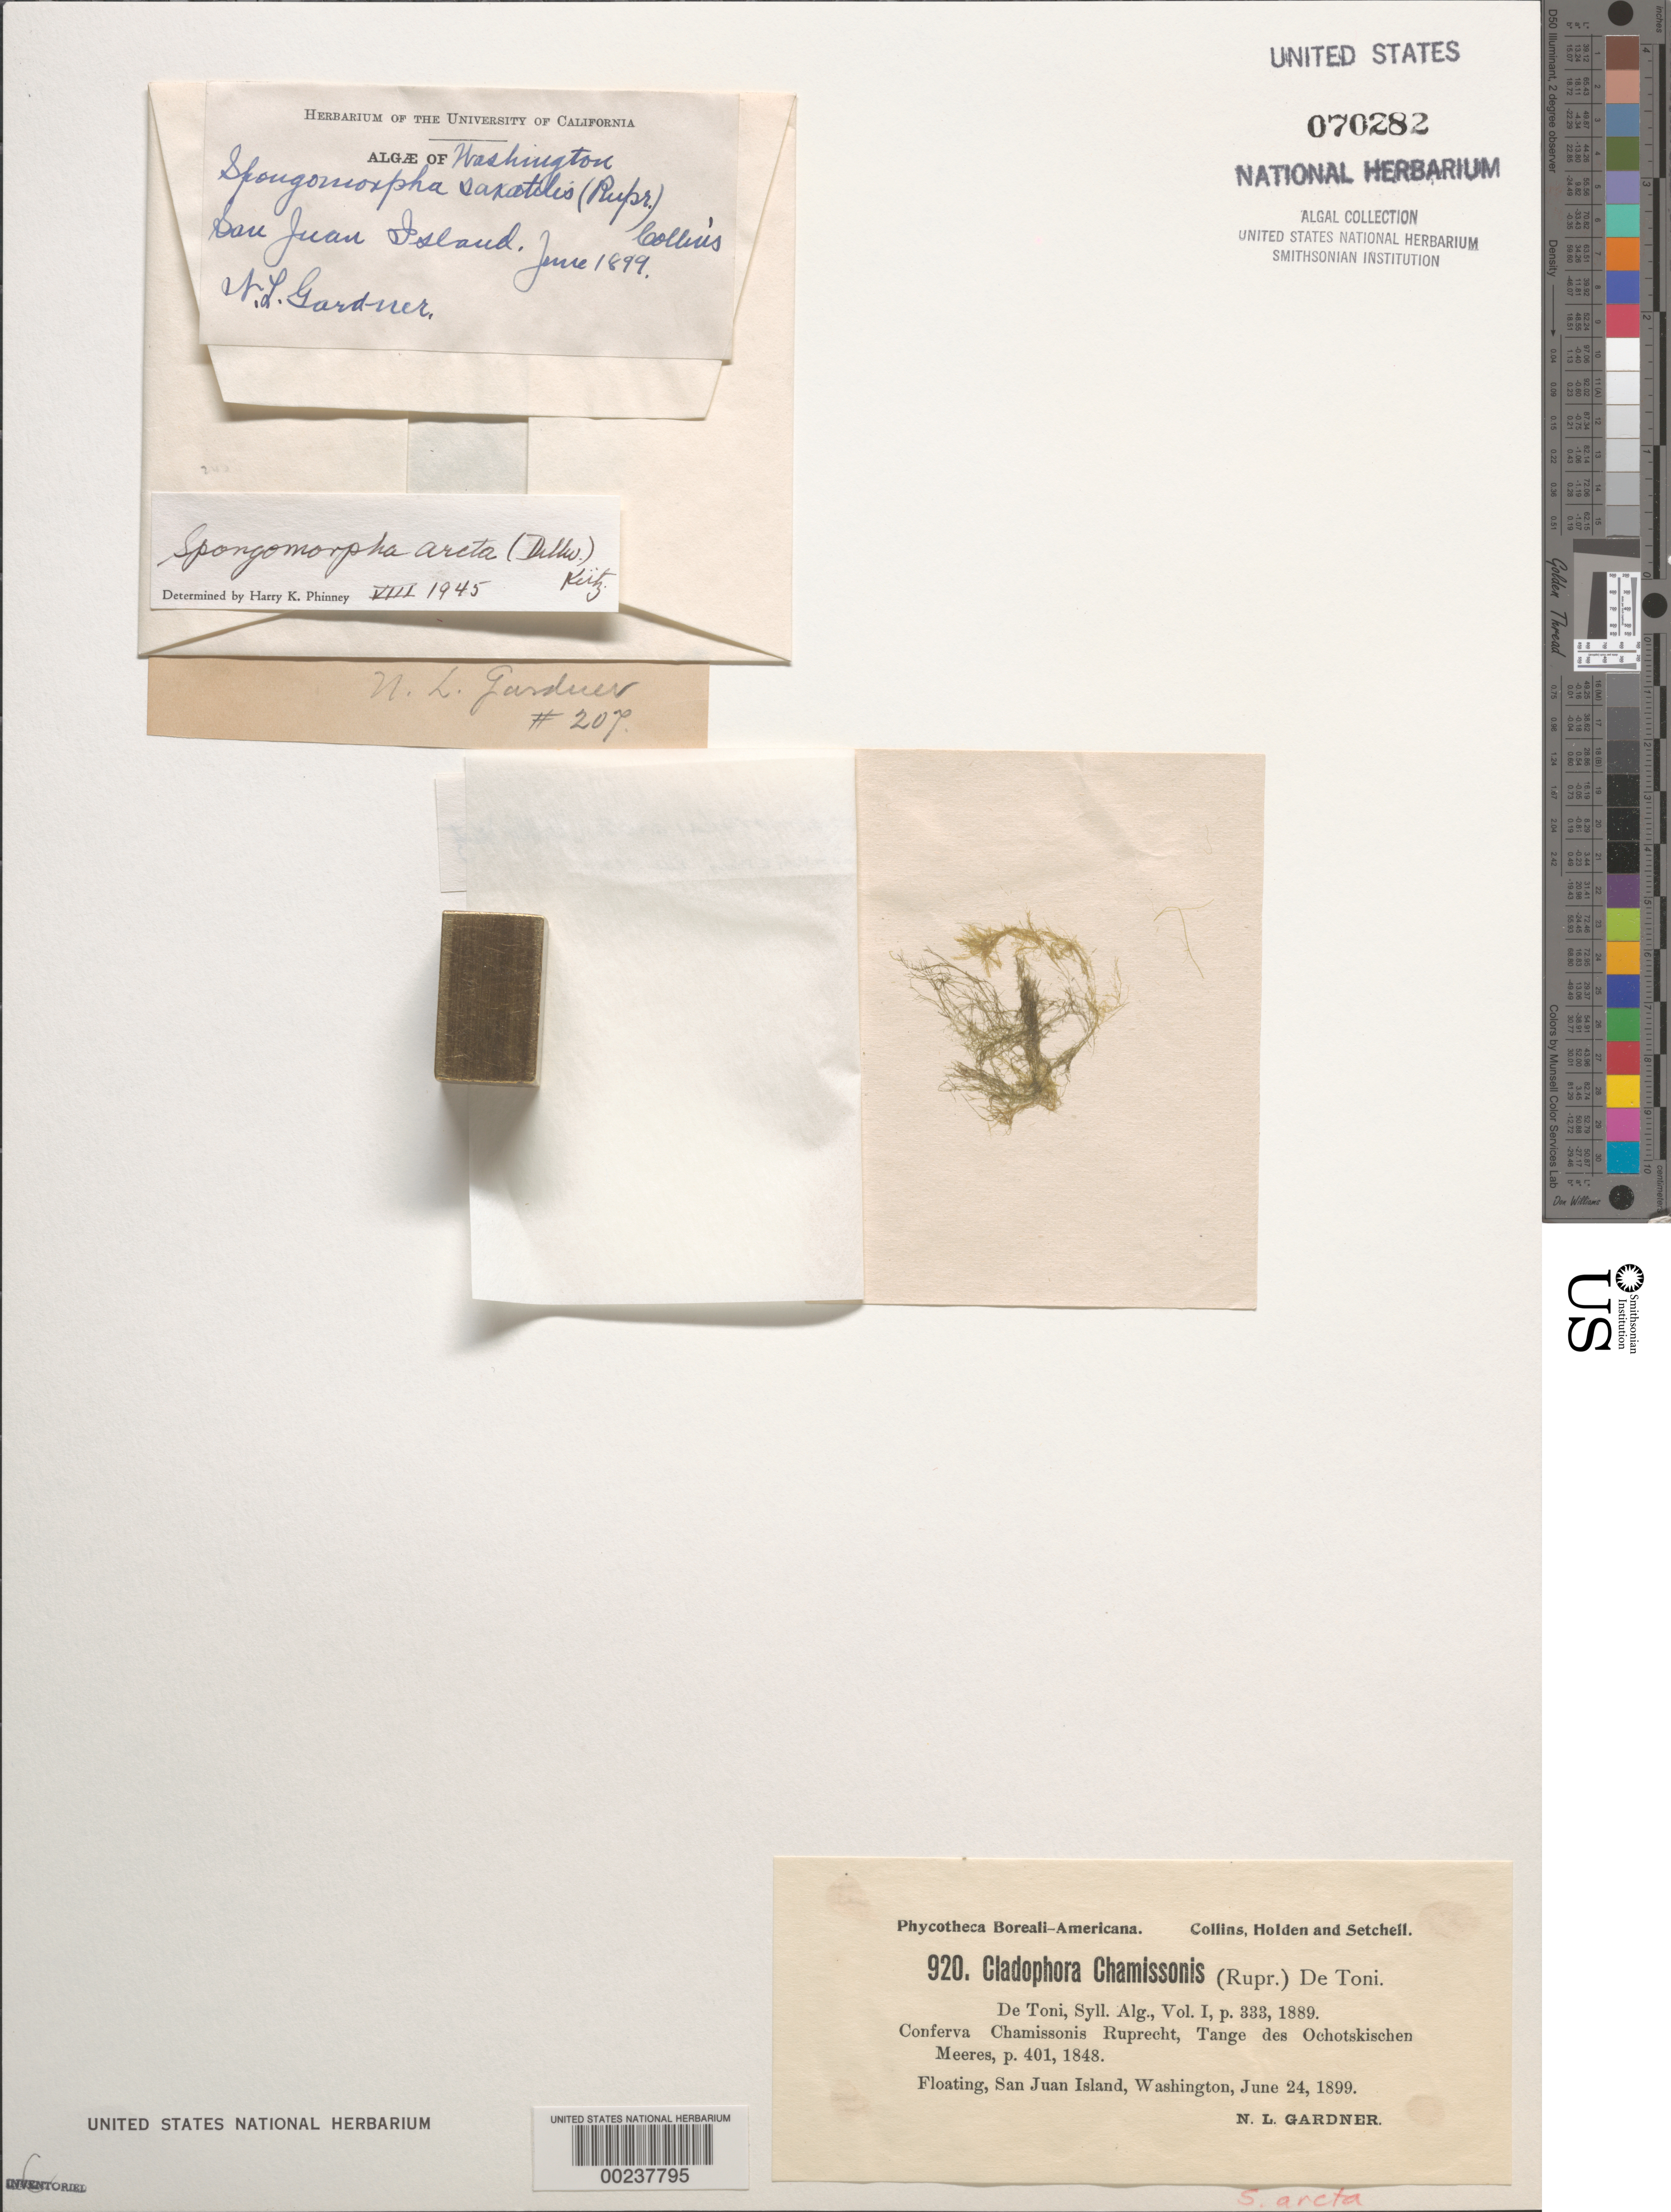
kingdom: Plantae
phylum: Chlorophyta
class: Ulvophyceae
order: Ulotrichales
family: Ulotrichaceae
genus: Acrosiphonia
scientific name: Acrosiphonia arcta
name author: (Dillwyn) Gain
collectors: N. Gardner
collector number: PB-A 920 & NLG 207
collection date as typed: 24 Jun 1899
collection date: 1899-06-24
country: United States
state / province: Washington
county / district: San Juan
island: San Juan Island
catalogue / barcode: US 70282